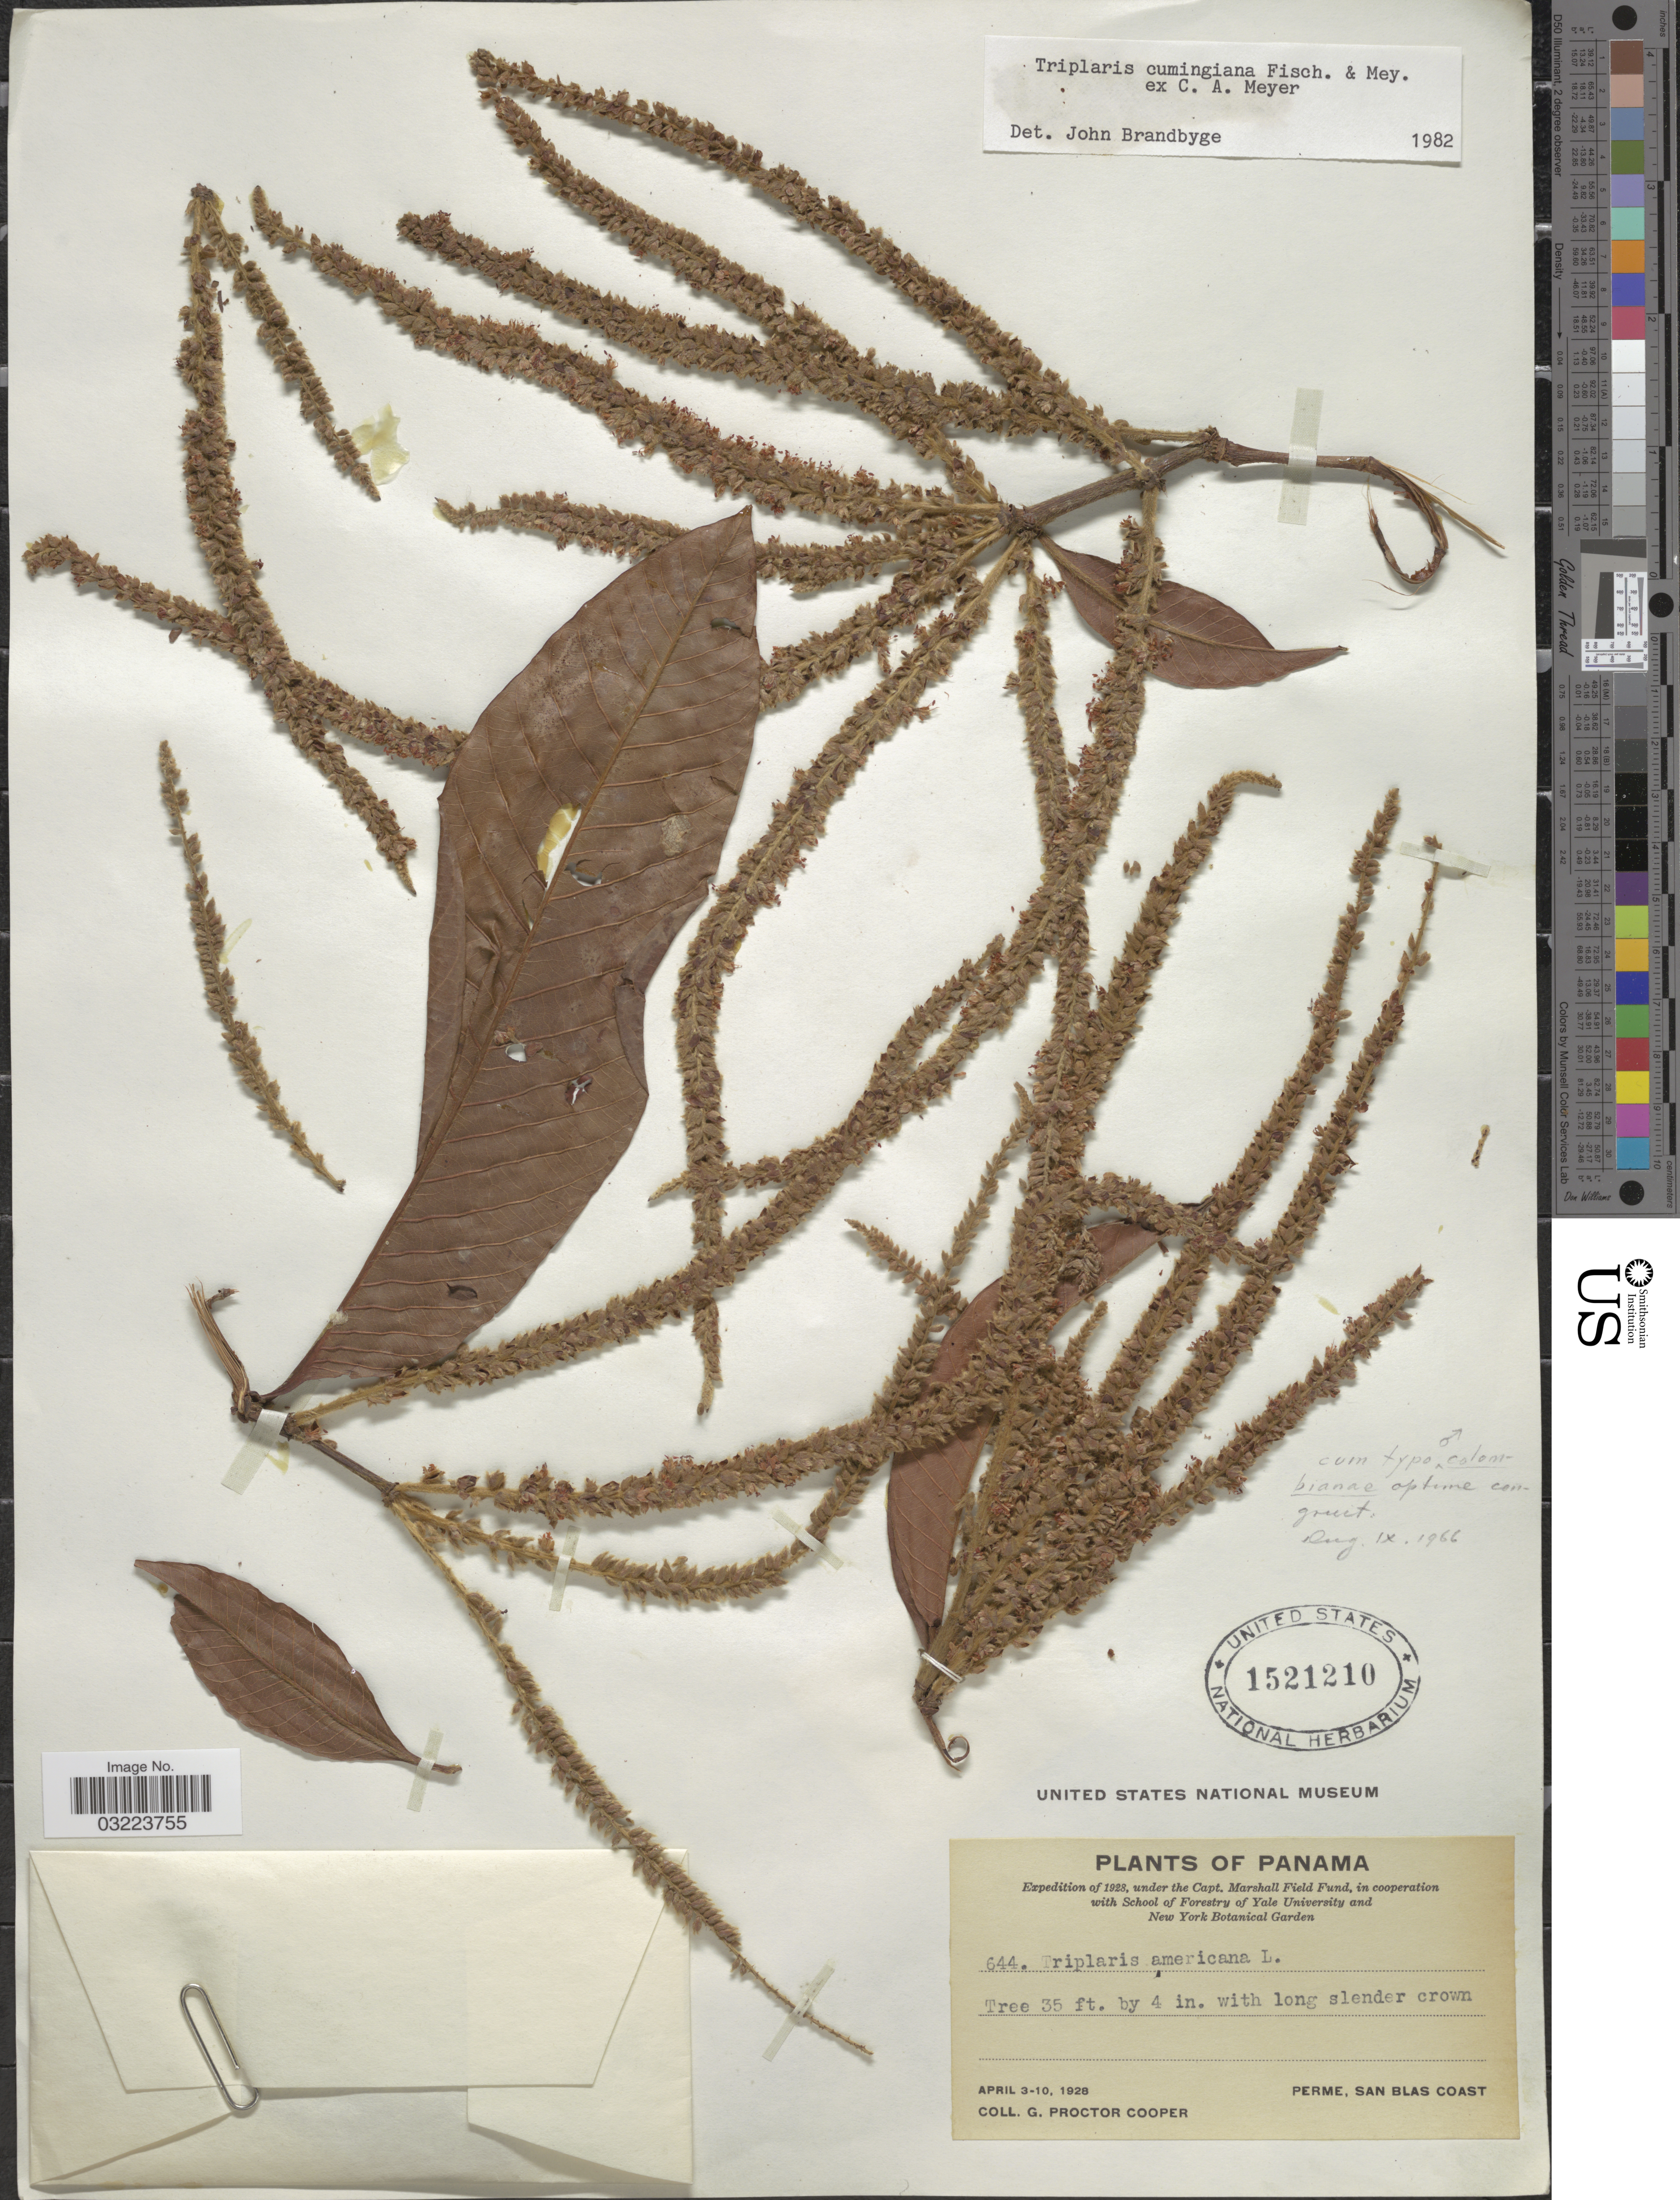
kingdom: Plantae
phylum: Tracheophyta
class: Magnoliopsida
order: Caryophyllales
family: Polygonaceae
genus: Triplaris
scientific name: Triplaris cumingiana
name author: Fisch. & C.A. Mey. ex C.A. Mey.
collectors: G. Cooper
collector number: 644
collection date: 1928-04-03/1928-04-10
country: Panama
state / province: Kuna Yala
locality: Perme, San Blas Coast.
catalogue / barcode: US 1521210